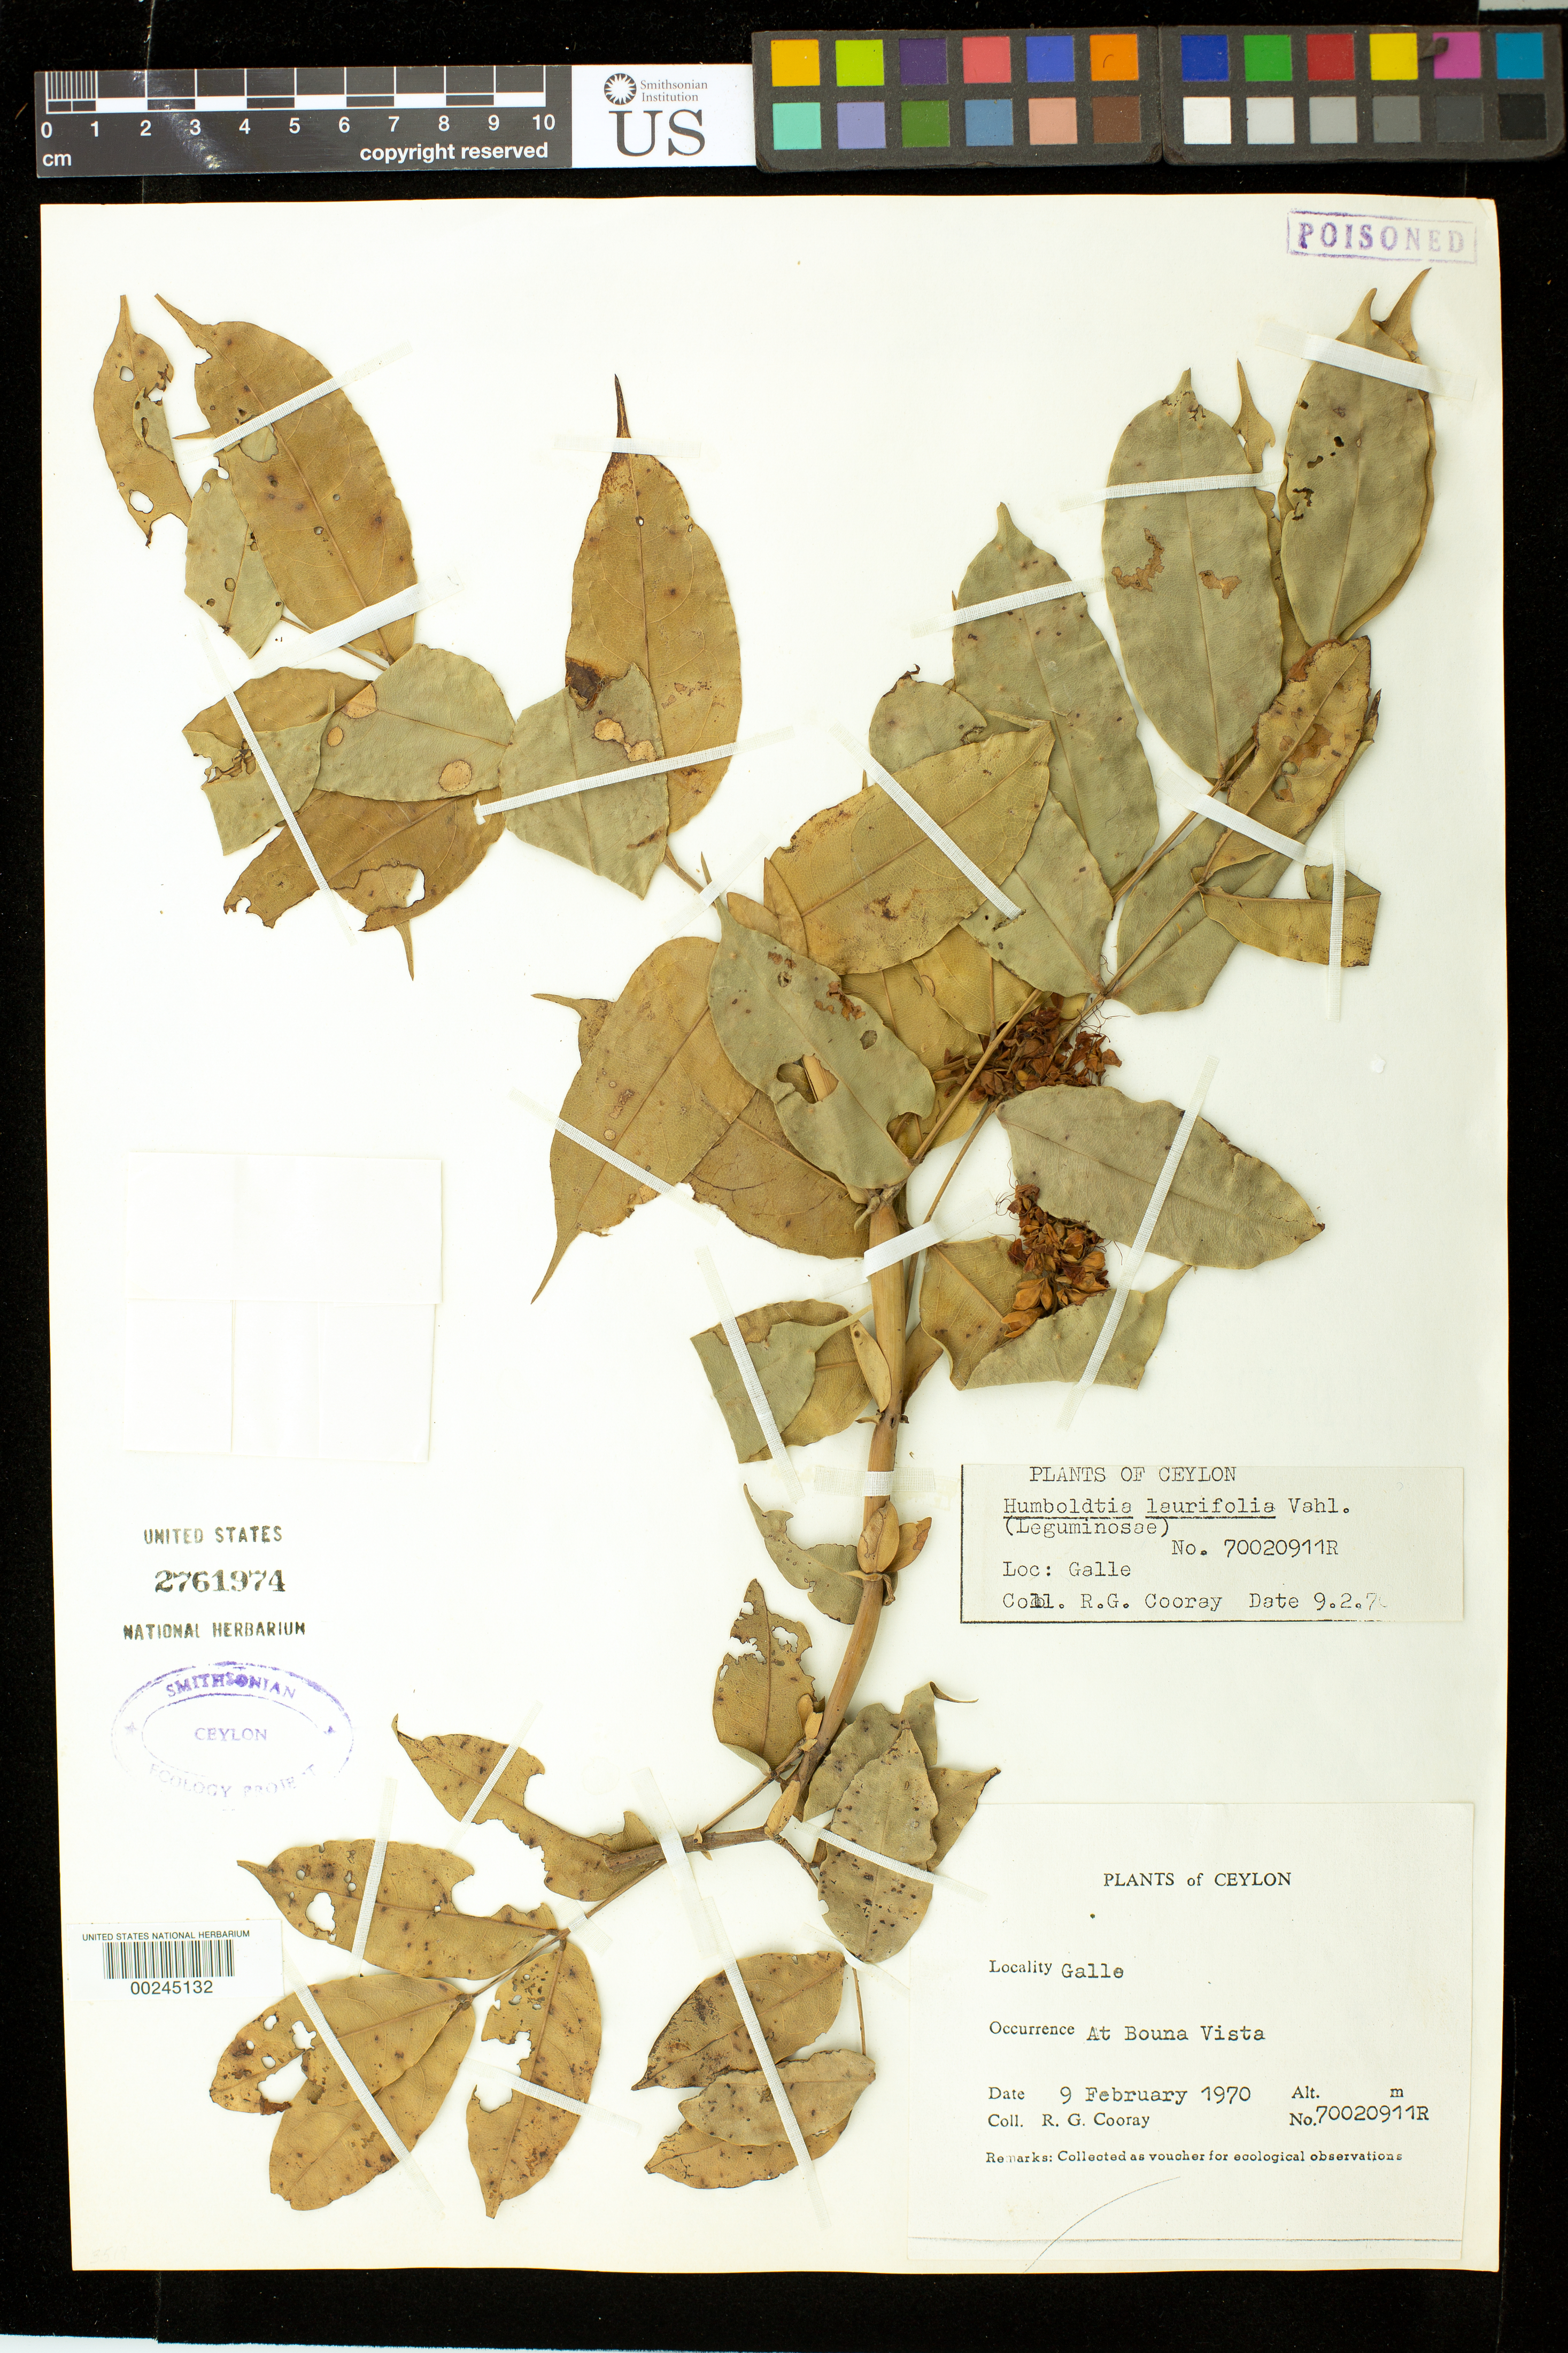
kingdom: Plantae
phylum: Tracheophyta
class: Magnoliopsida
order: Fabales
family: Fabaceae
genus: Humboldtia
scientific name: Humboldtia laurifolia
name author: Vahl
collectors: R. Cooray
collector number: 70020911r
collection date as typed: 09 Feb 1970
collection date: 1970-02-09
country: Sri Lanka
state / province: Southern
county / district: Galle Dist.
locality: Bouna vista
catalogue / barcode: US 2761974